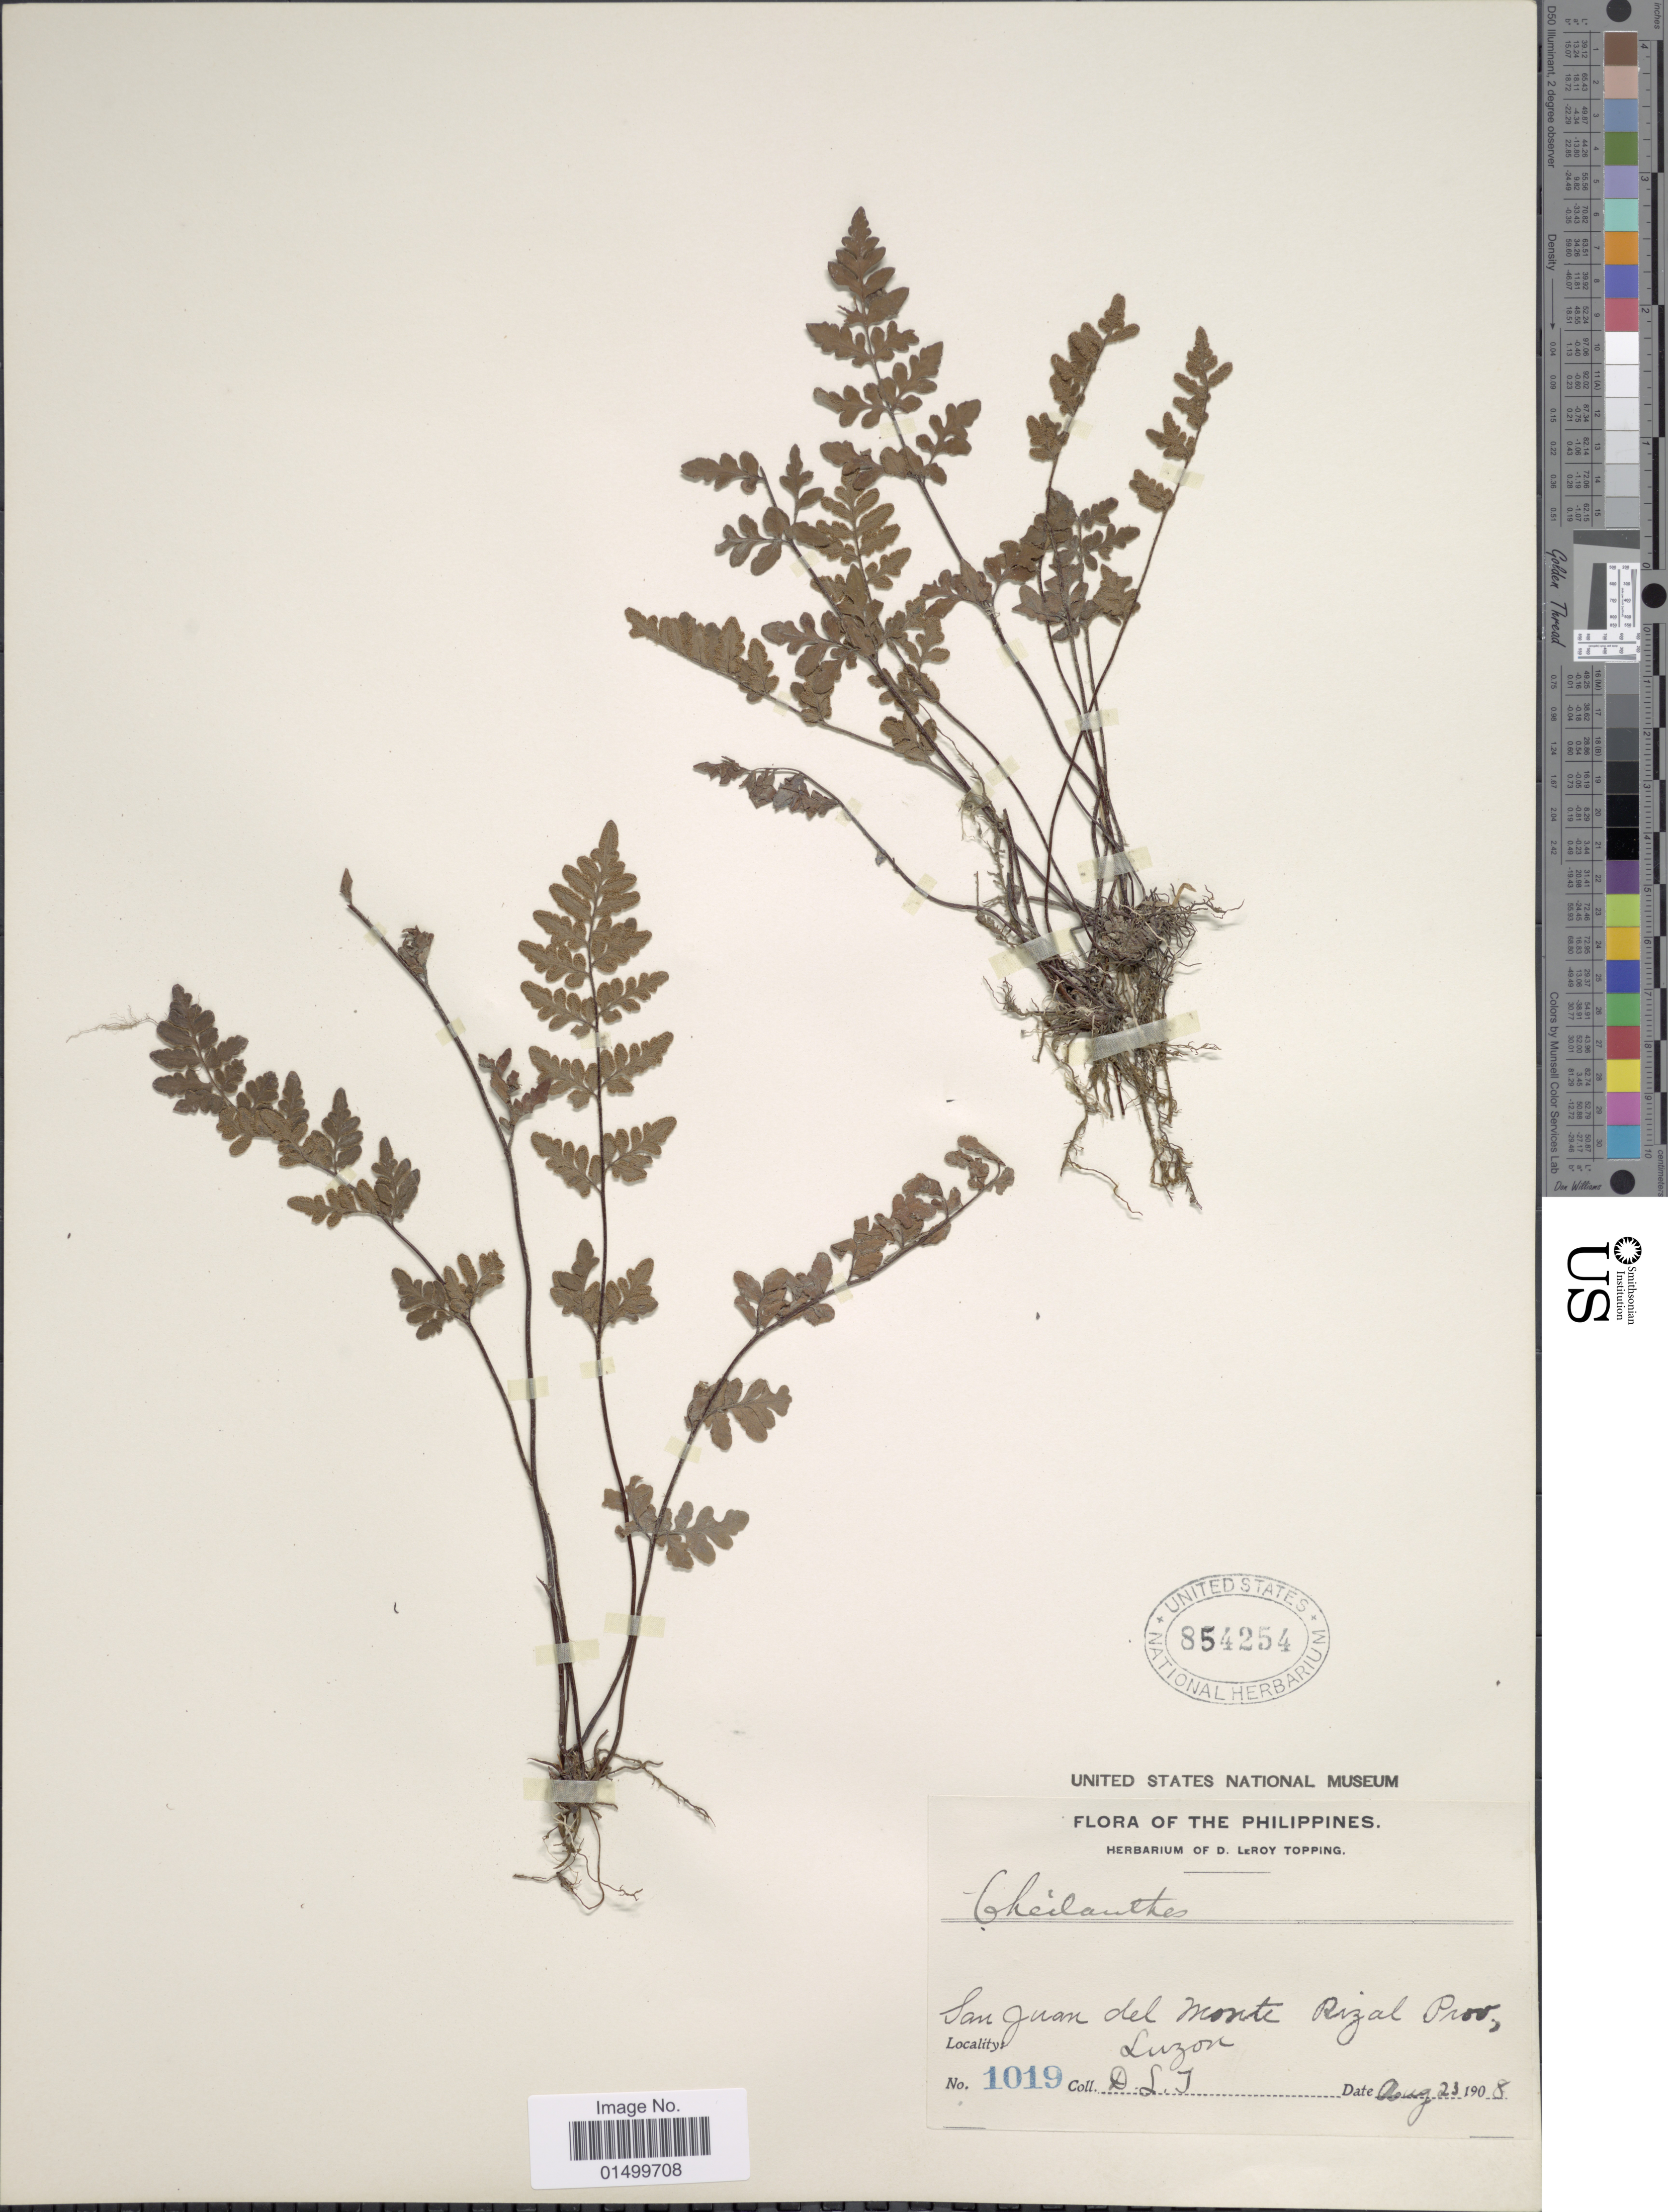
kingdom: Plantae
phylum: Tracheophyta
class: Polypodiopsida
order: Polypodiales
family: Pteridaceae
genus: Cheilanthes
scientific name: Cheilanthes hirsuta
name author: Link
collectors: D. L. Topping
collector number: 1019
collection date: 1908-08-20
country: Philippines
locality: San Juan del Monte, Rizal Prov., Luzon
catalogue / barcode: US 854254